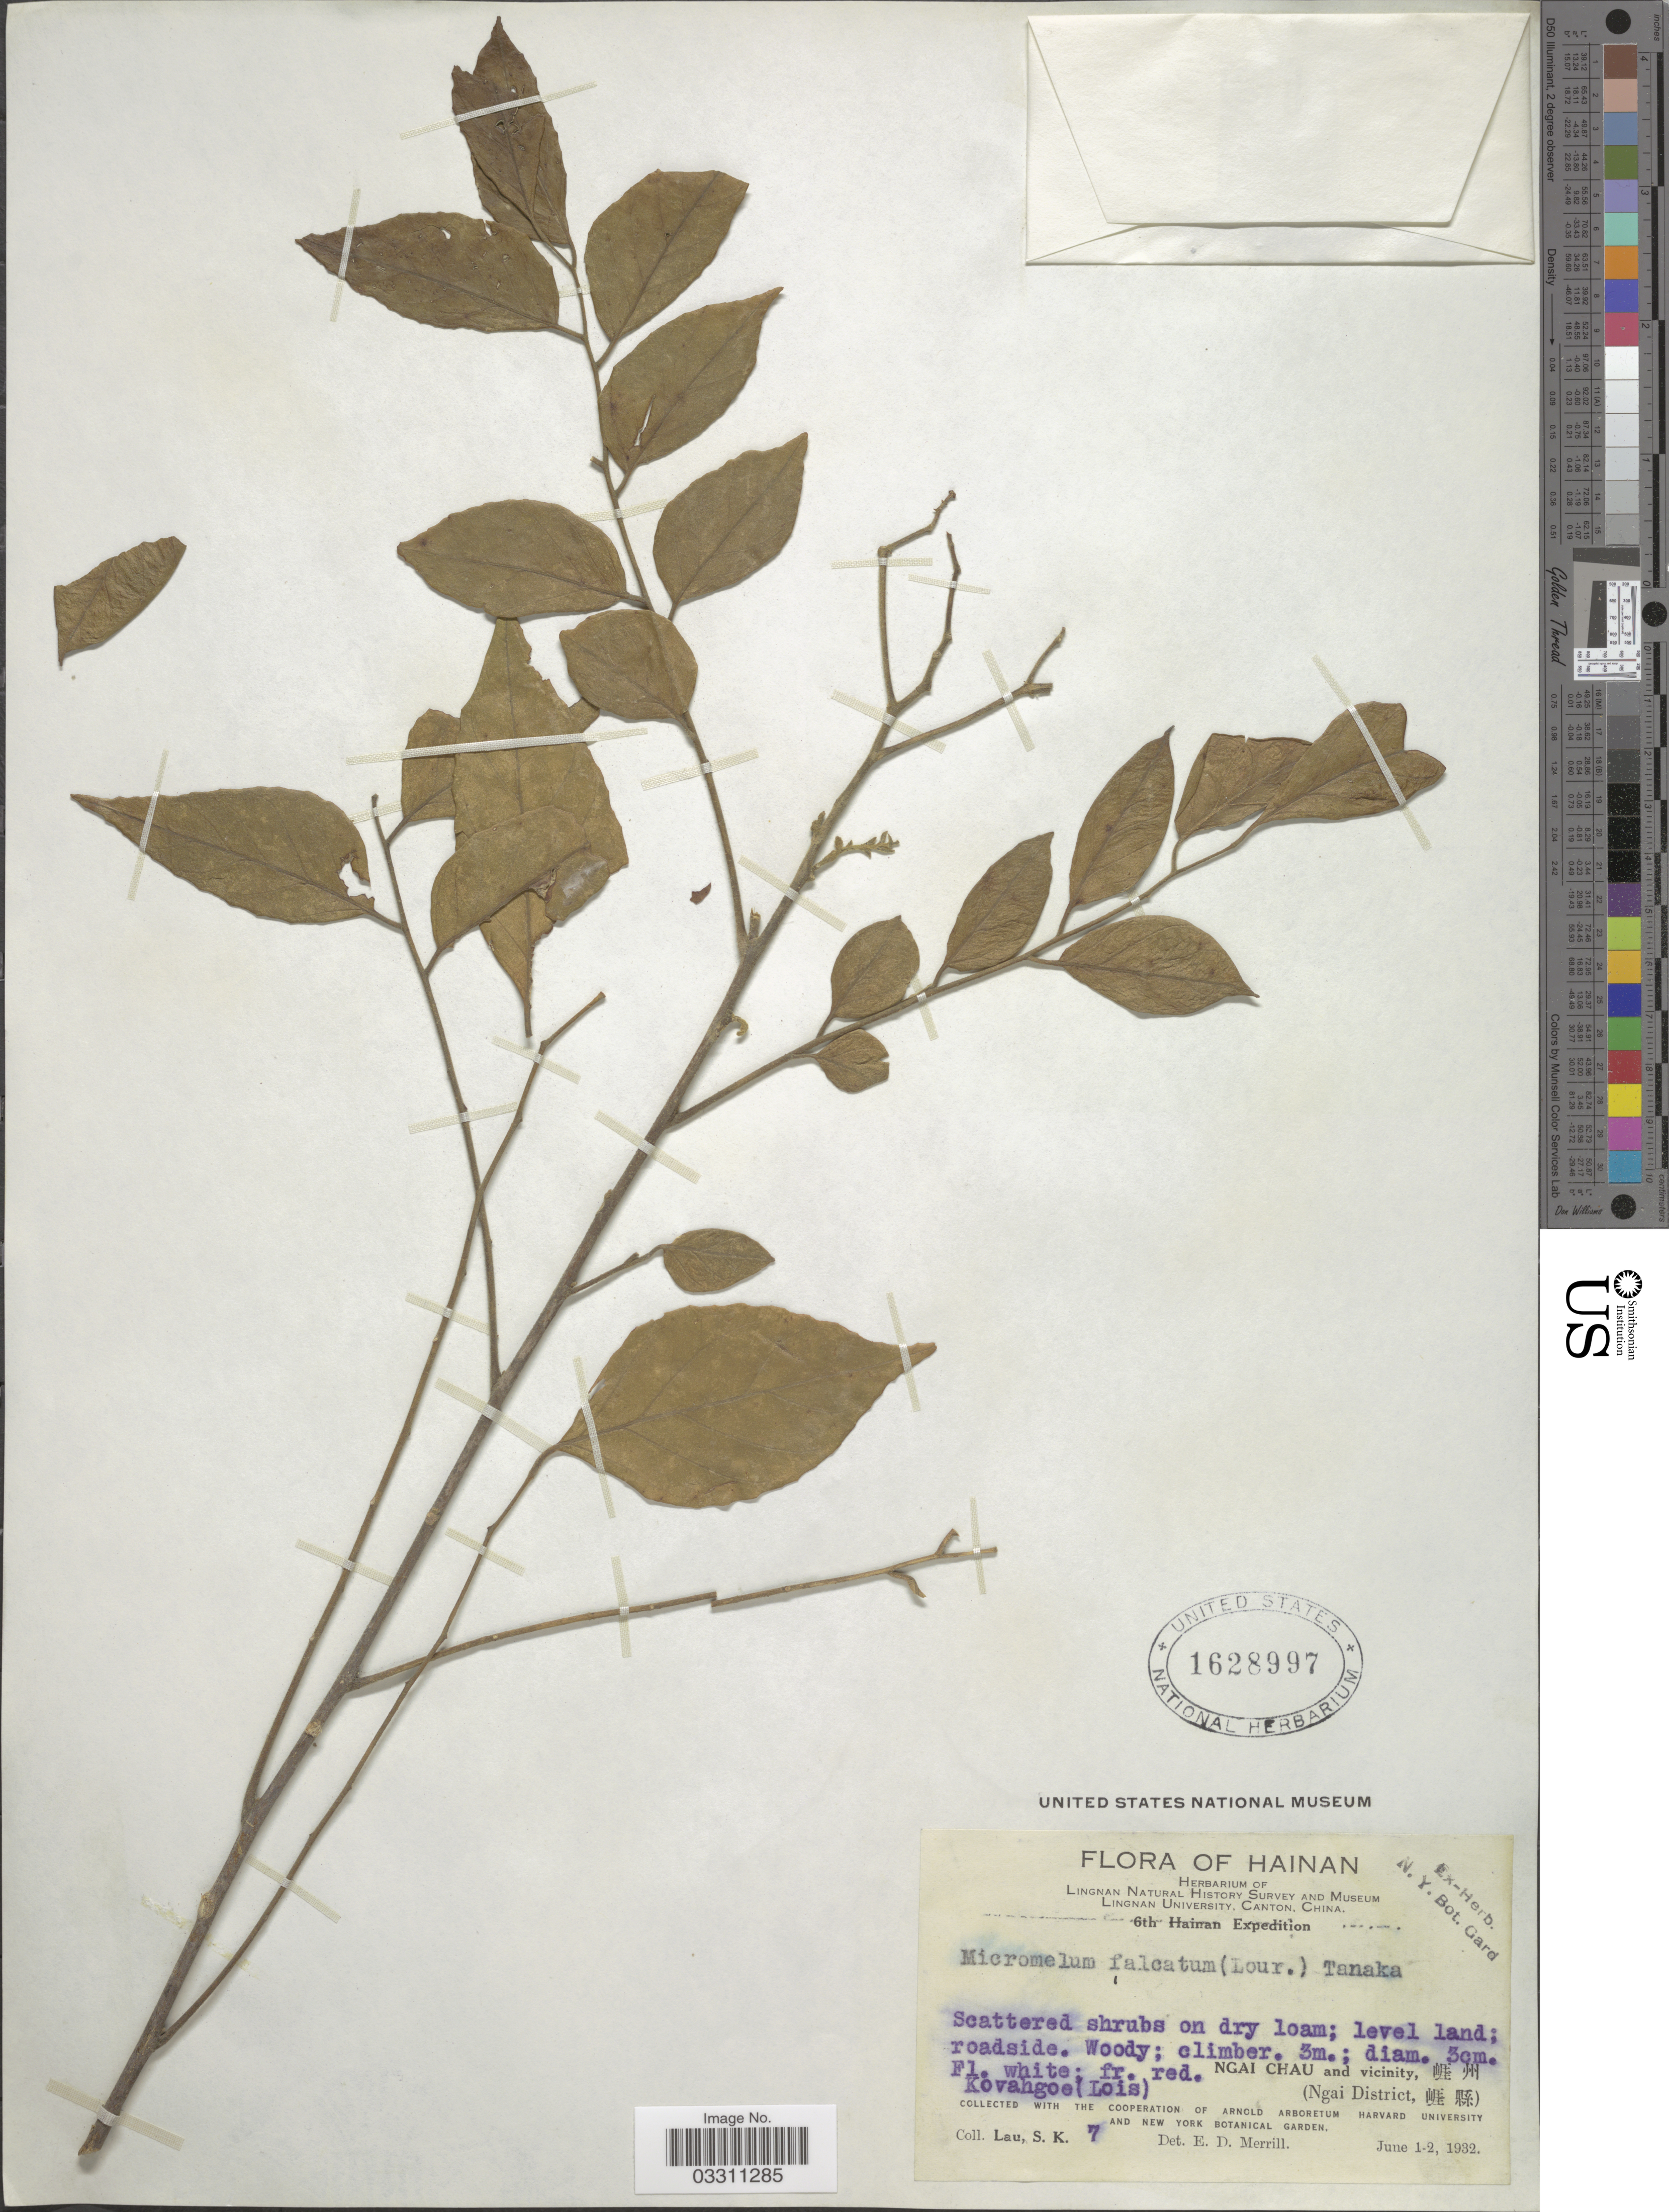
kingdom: Plantae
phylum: Tracheophyta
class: Magnoliopsida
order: Sapindales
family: Rutaceae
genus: Micromelum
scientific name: Micromelum falcatum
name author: Tanaka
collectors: S. K. Lau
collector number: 7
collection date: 1932-06-01/1932-06-02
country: China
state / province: Hainan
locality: Ngai Chau and vicinity. (Ngai District).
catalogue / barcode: US 1628997